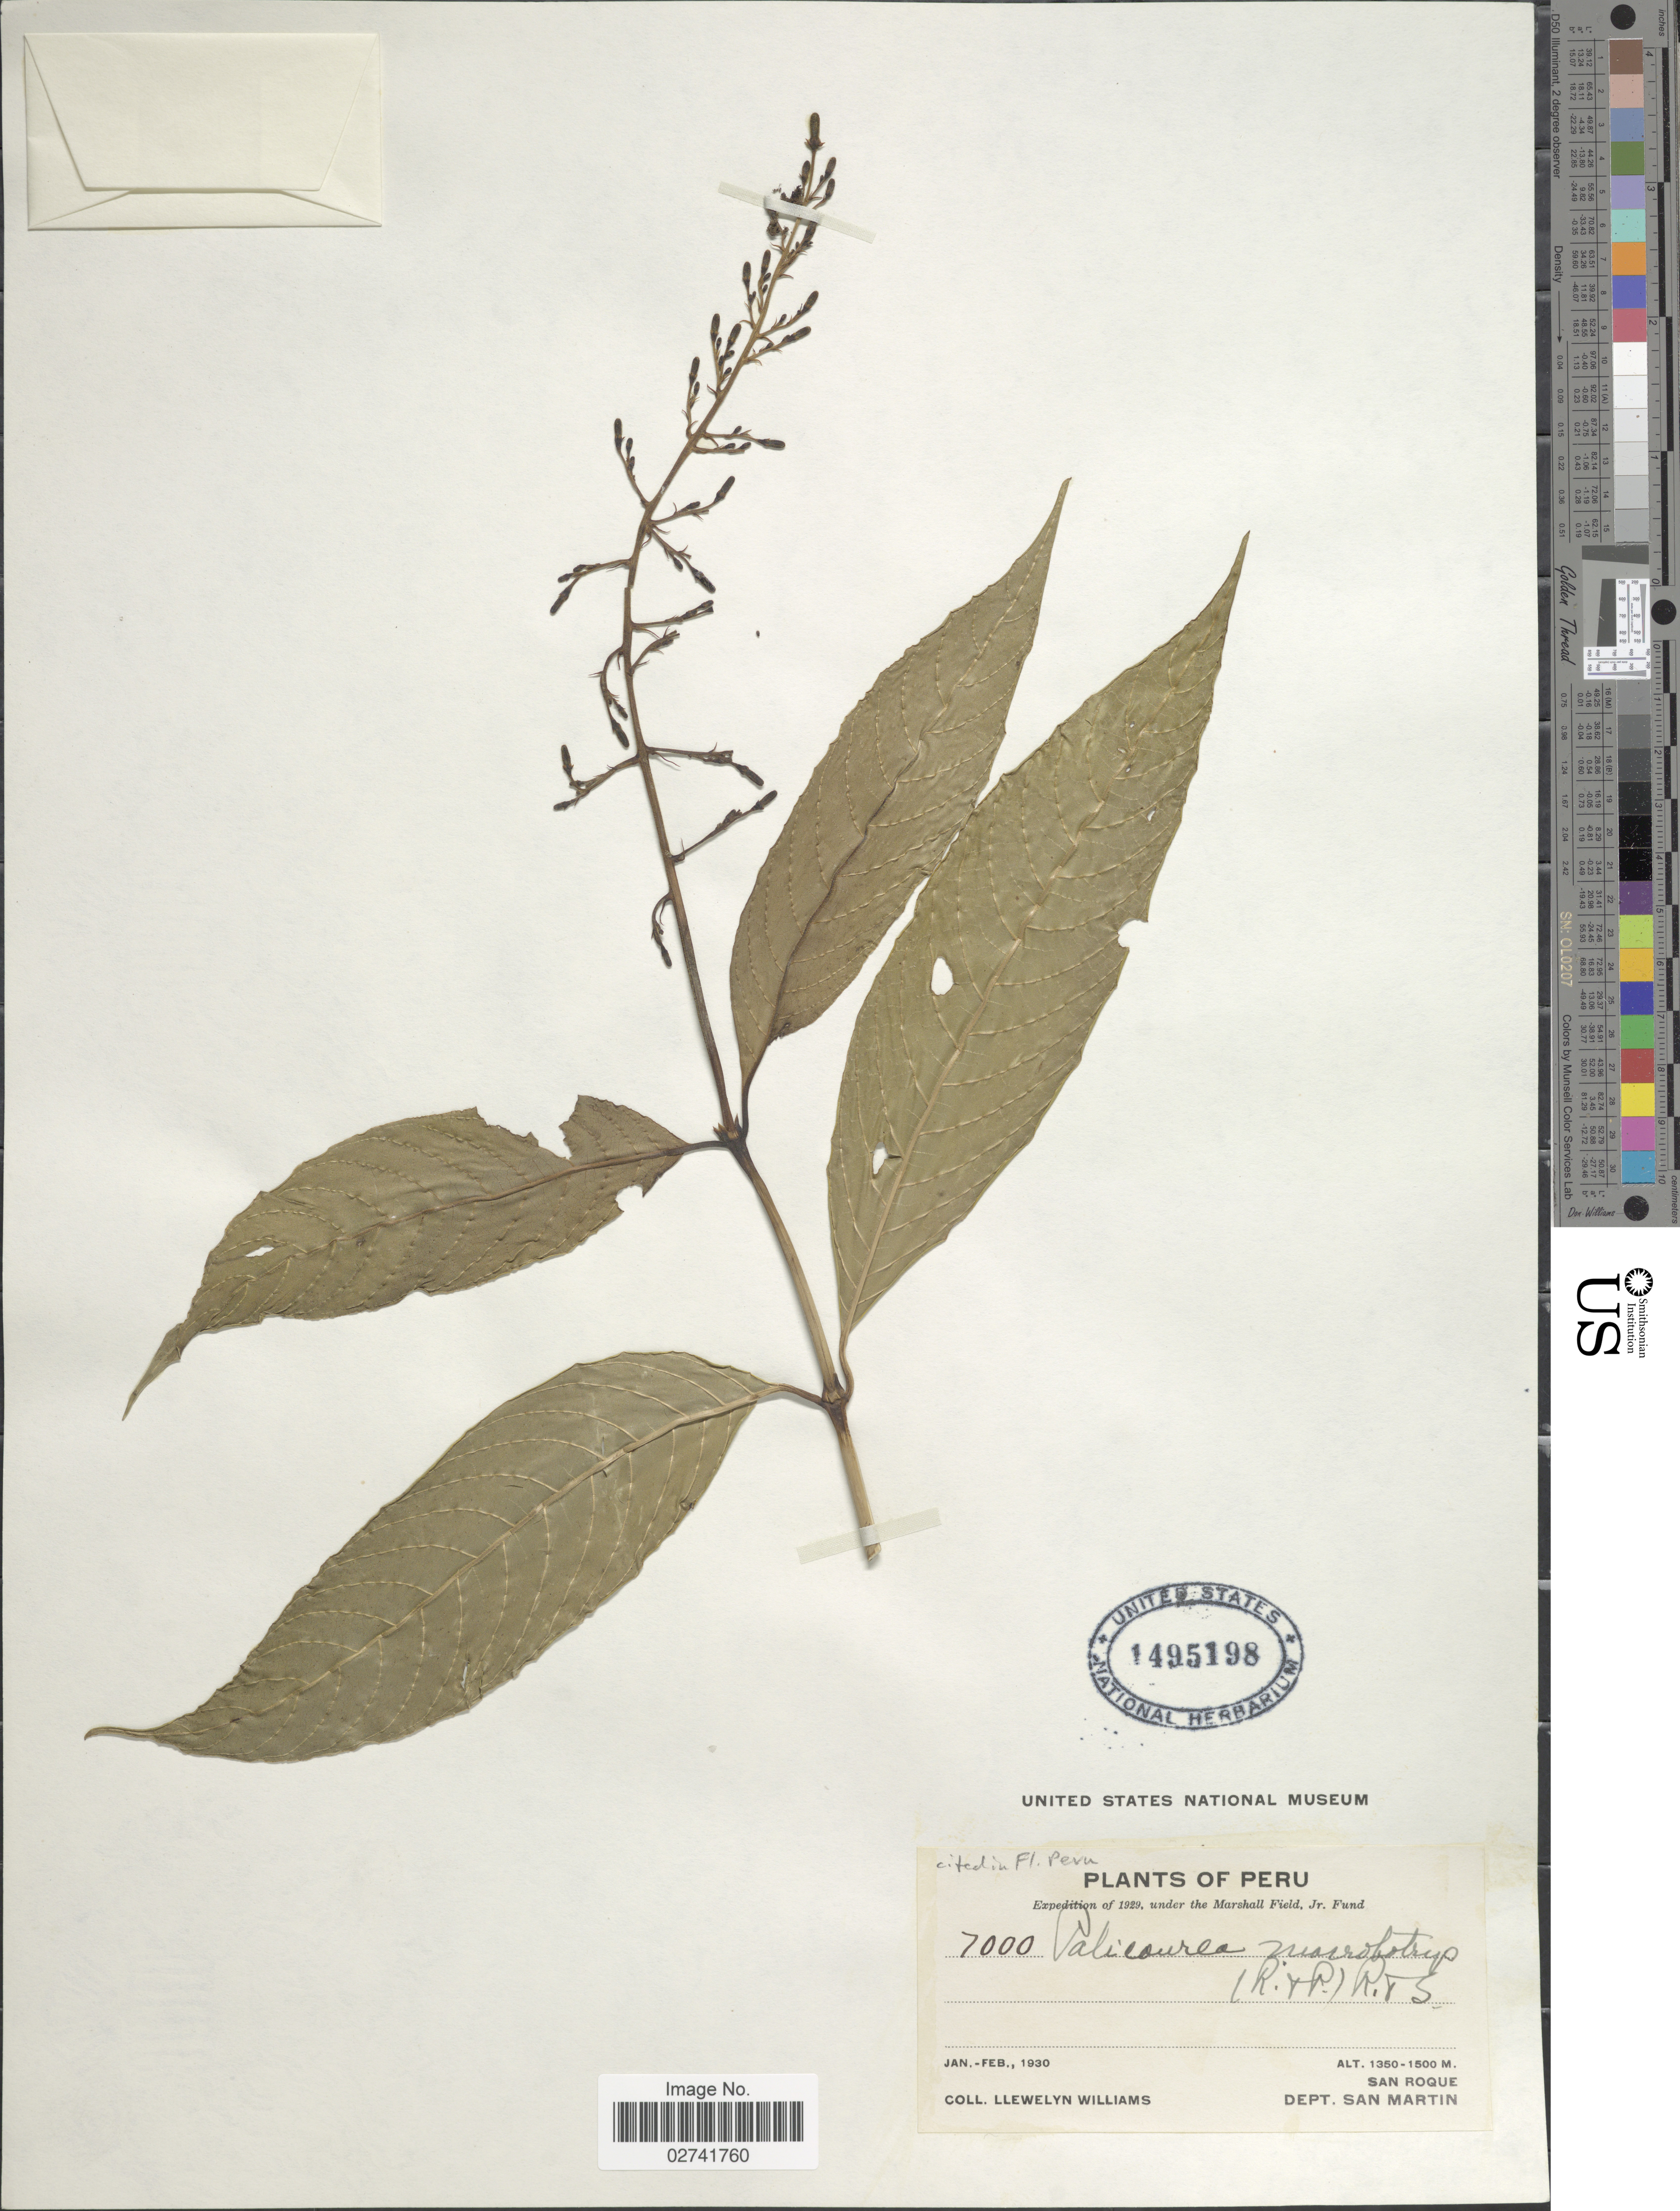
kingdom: Plantae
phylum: Tracheophyta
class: Magnoliopsida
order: Gentianales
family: Rubiaceae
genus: Palicourea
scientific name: Palicourea macrobotrys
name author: (Ruiz & Pav.) Schult.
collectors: Ll. Williams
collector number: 7000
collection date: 1930-01/1930-02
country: Peru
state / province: San Martín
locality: San Roque. Dept. San Martin.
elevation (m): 1350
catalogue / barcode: US 1495198